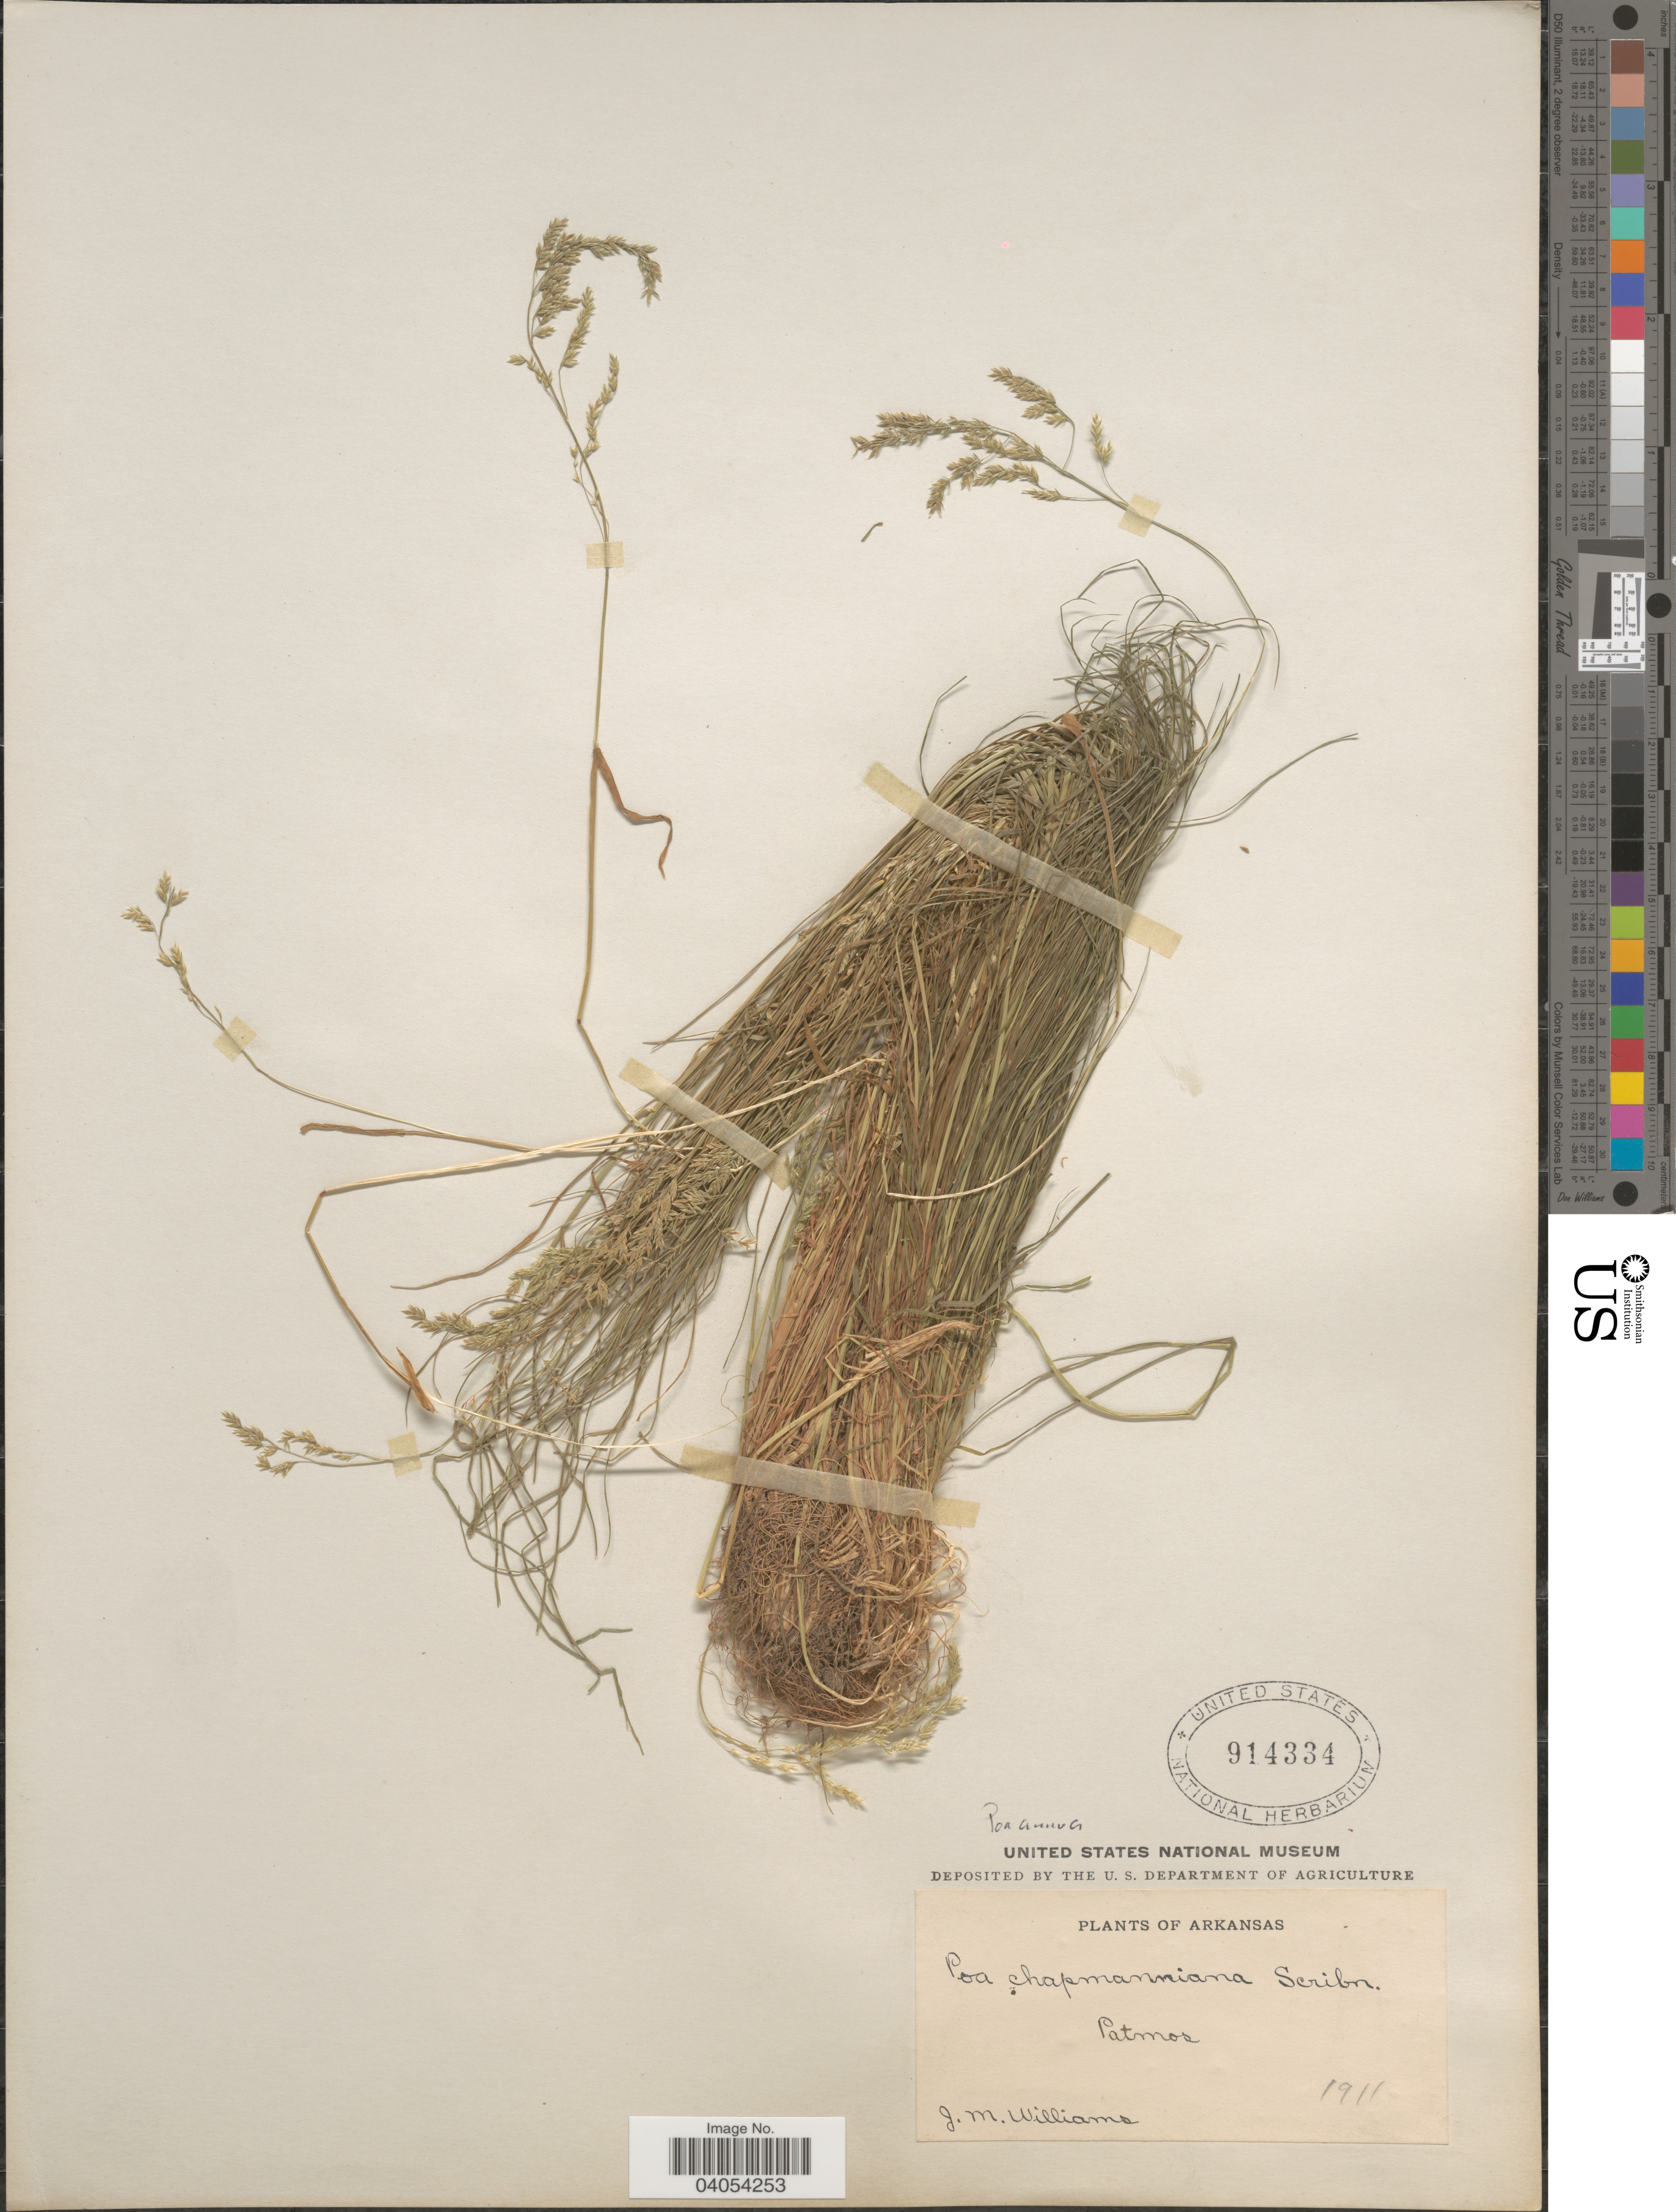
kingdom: Plantae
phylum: Tracheophyta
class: Liliopsida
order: Poales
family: Poaceae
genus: Poa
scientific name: Poa annua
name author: L.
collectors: J. Williams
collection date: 1911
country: United States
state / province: Arkansas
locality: Patmos.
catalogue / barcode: US 914334